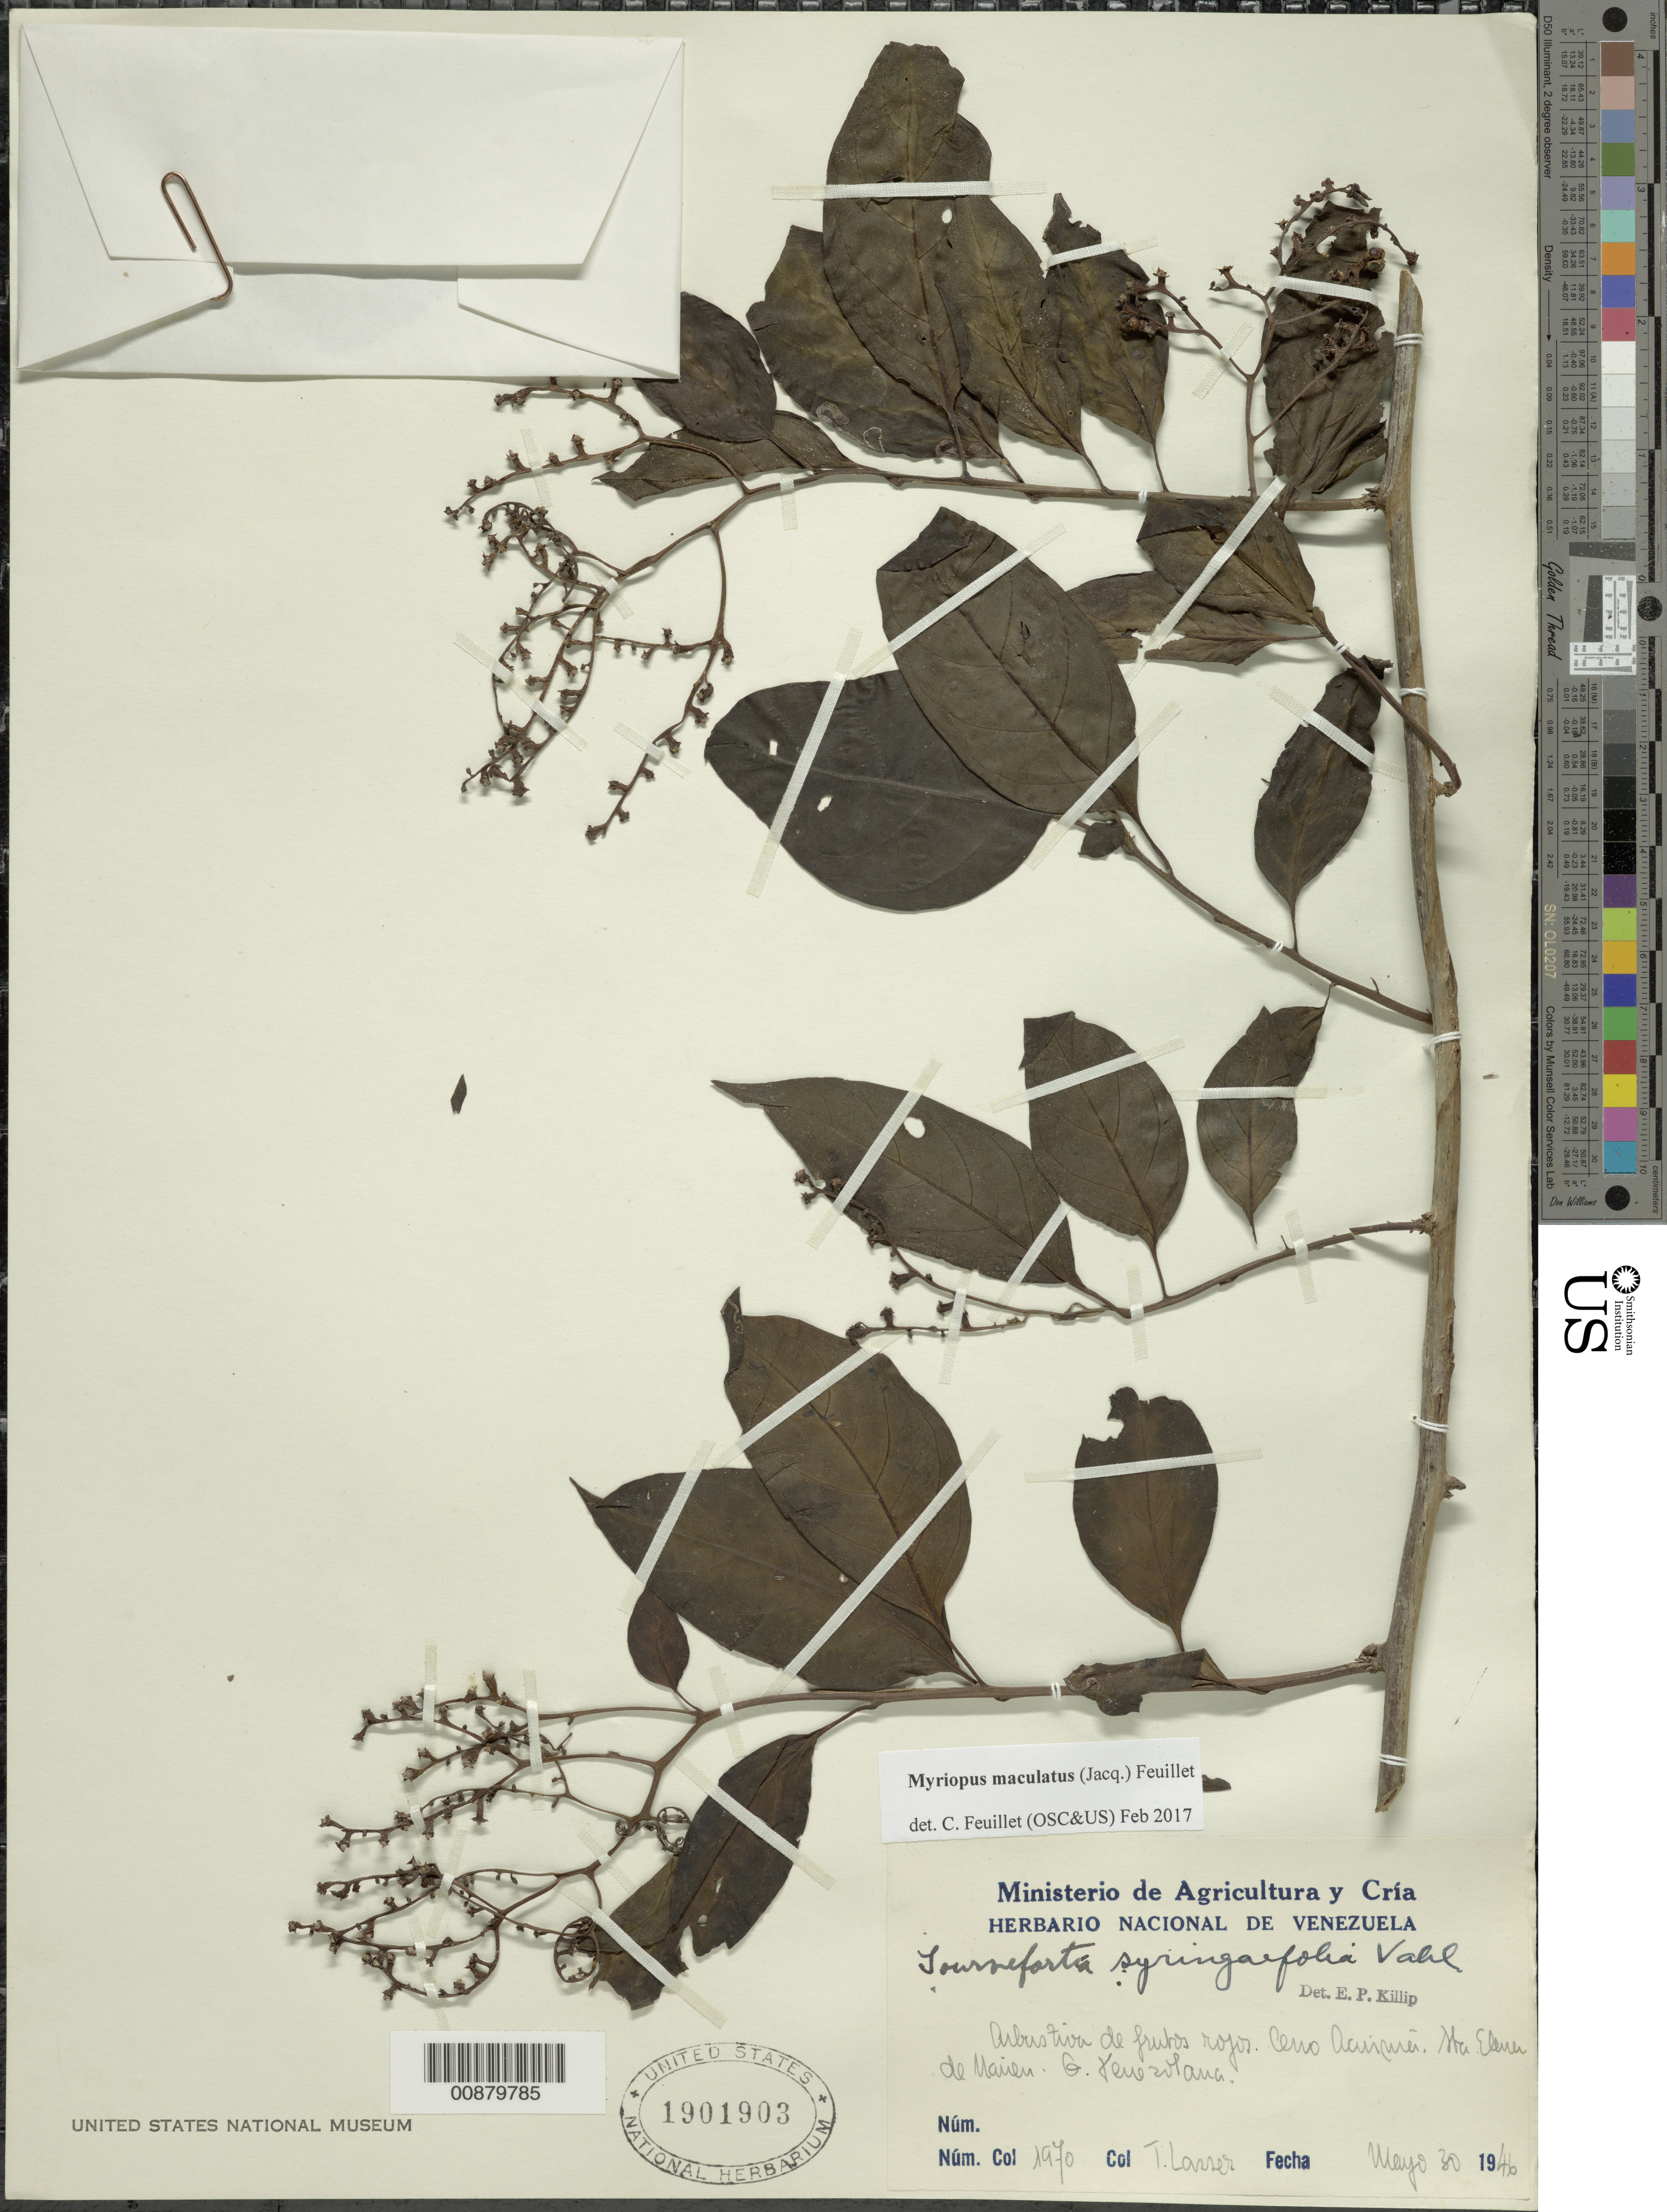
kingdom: Plantae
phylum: Tracheophyta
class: Magnoliopsida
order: Boraginales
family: Heliotropiaceae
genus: Tournefortia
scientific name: Tournefortia syringifolia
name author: Vahl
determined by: Killip, Ellsworth P.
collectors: T. Lasser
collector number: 1970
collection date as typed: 30-May-46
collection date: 1946-05-30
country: Venezuela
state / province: Bolívar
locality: Cerro Acurima, Sta. Elena de Uairén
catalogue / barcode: US 1901903